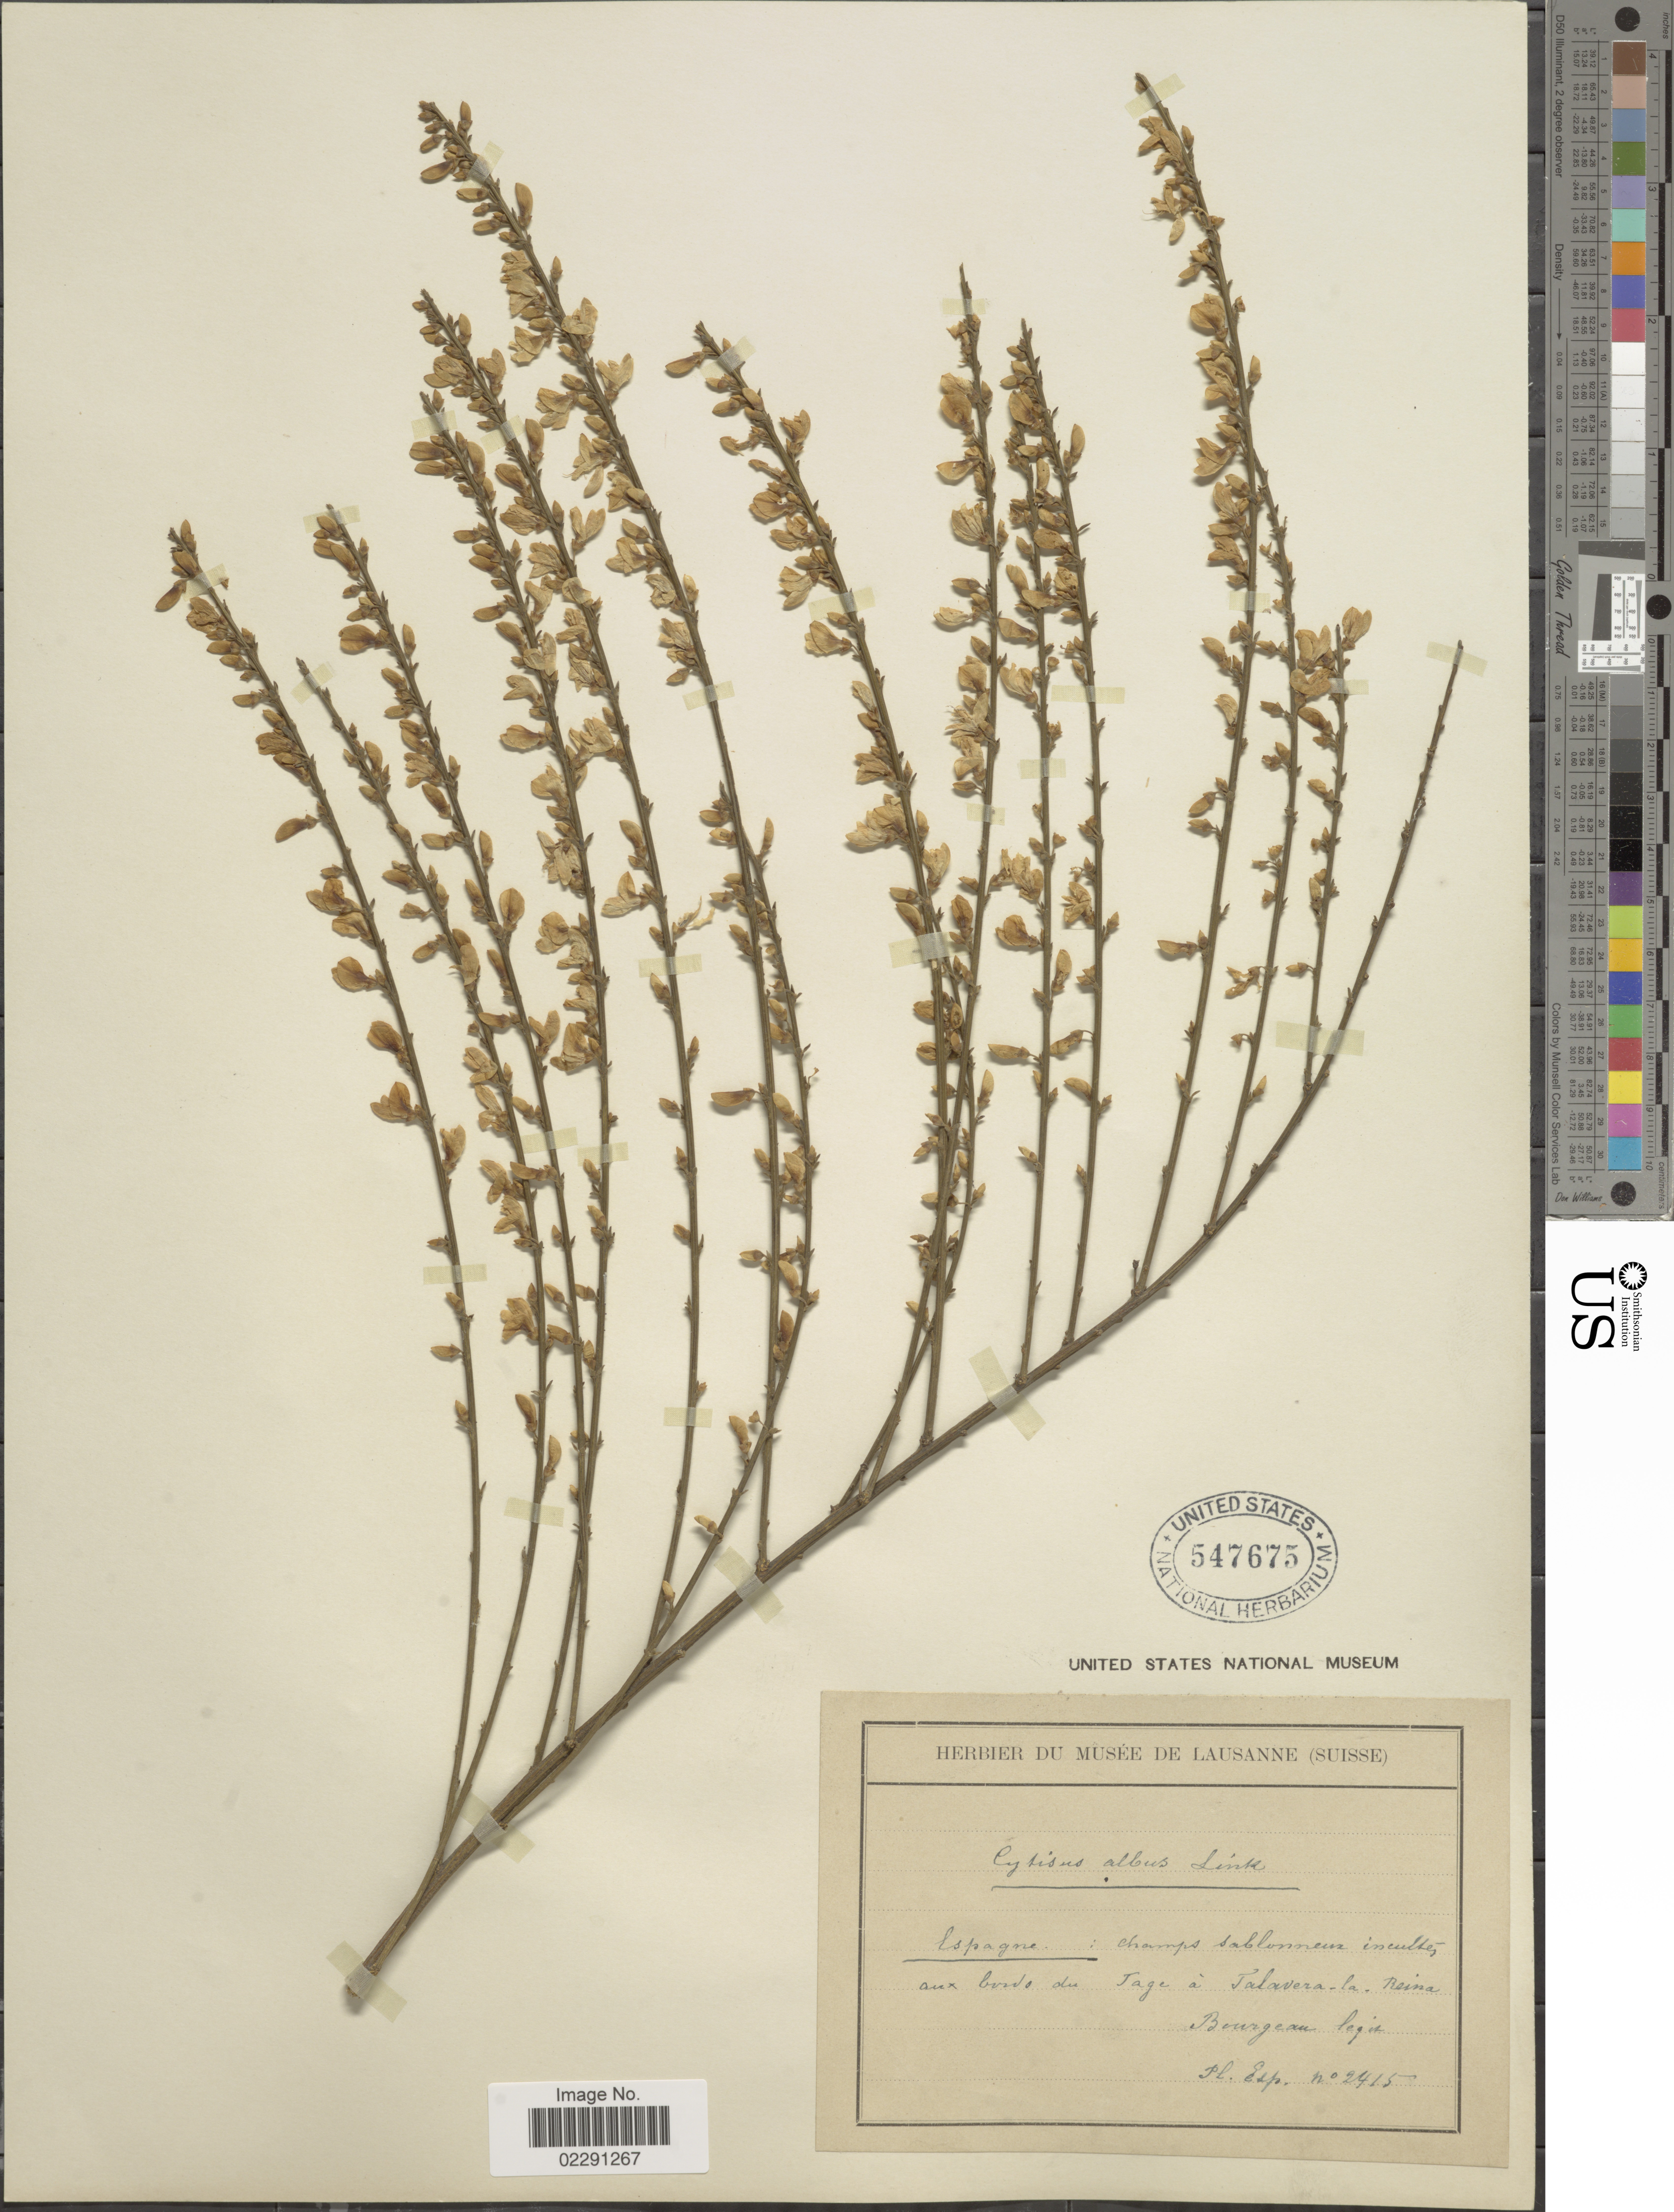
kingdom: Plantae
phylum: Tracheophyta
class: Magnoliopsida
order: Fabales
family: Fabaceae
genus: Cytisus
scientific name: Cytisus multiflorus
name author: (L'Hér.) Sweet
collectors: -. Bourgeau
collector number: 2415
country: Spain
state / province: Castilla-La Mancha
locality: Espagne: champs sablonneux inculte aux bordo du Tage a Talavera-la-Reina.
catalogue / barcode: US 547675